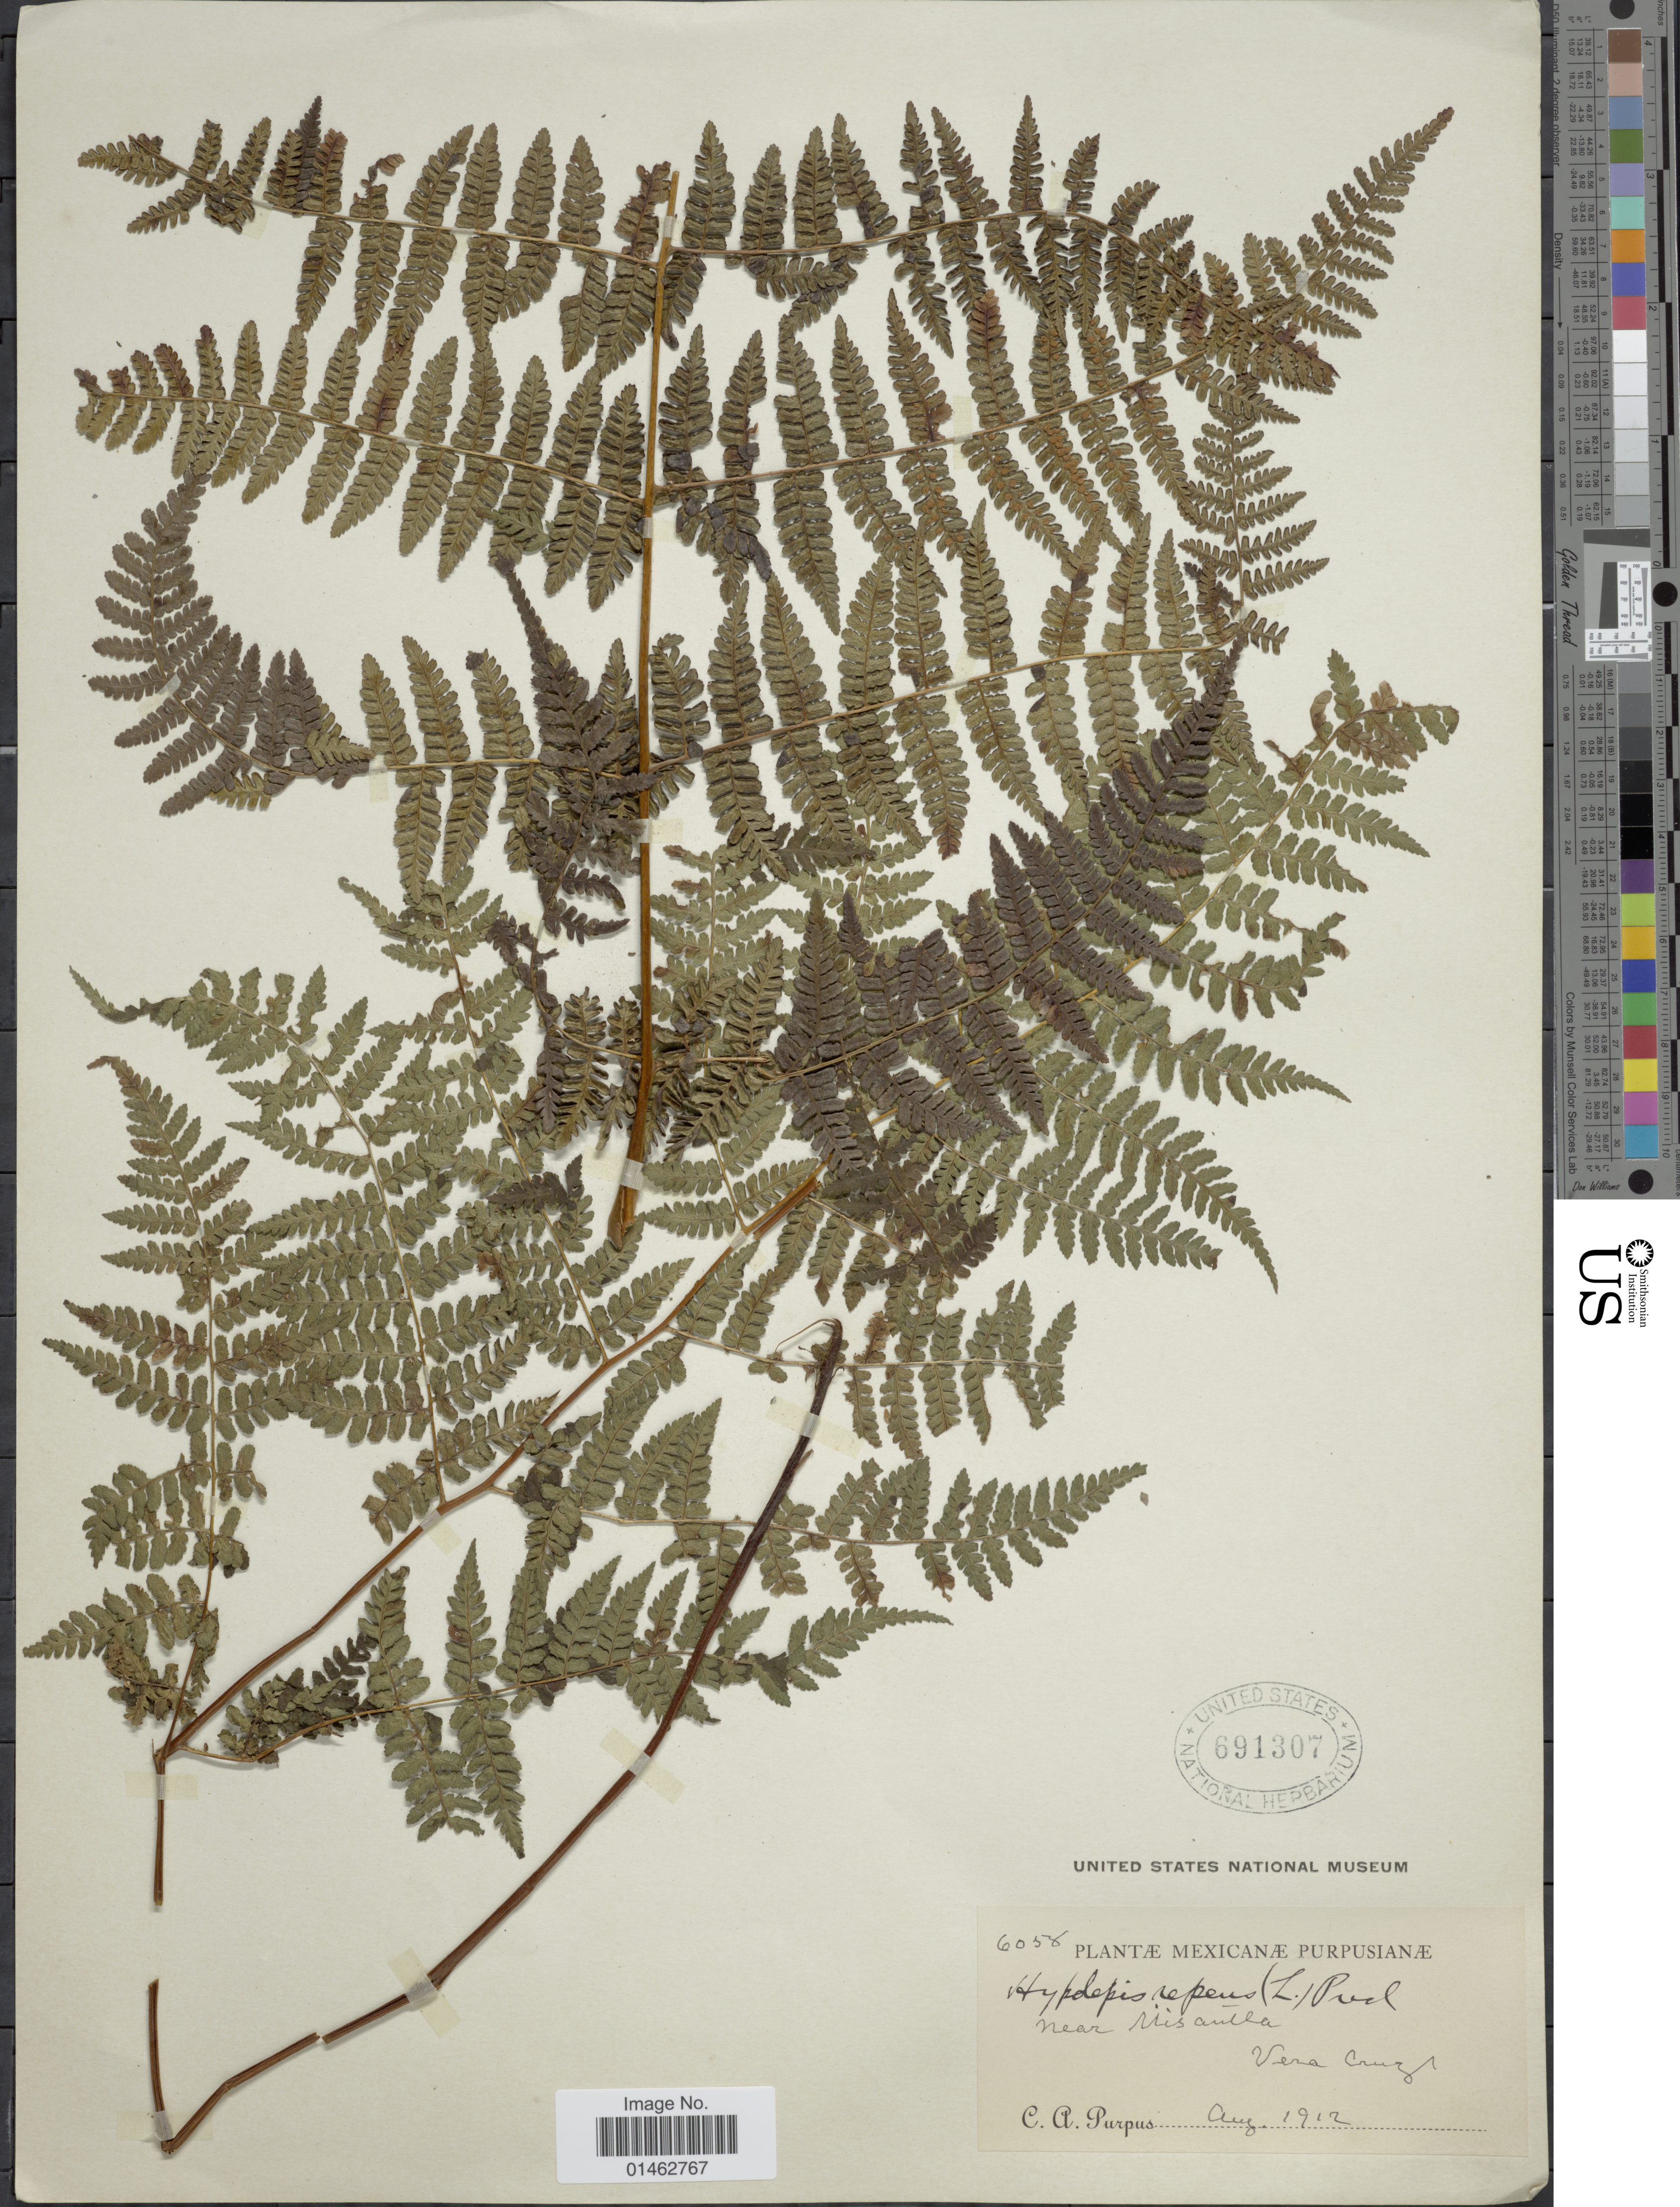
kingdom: Plantae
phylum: Tracheophyta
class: Polypodiopsida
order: Polypodiales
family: Dennstaedtiaceae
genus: Hypolepis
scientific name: Hypolepis repens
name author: (L.) C. Presl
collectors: C. A. Purpus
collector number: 6056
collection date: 1912-08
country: Mexico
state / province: Veracruz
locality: Near Misantla, Vera Cruz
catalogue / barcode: US 691307